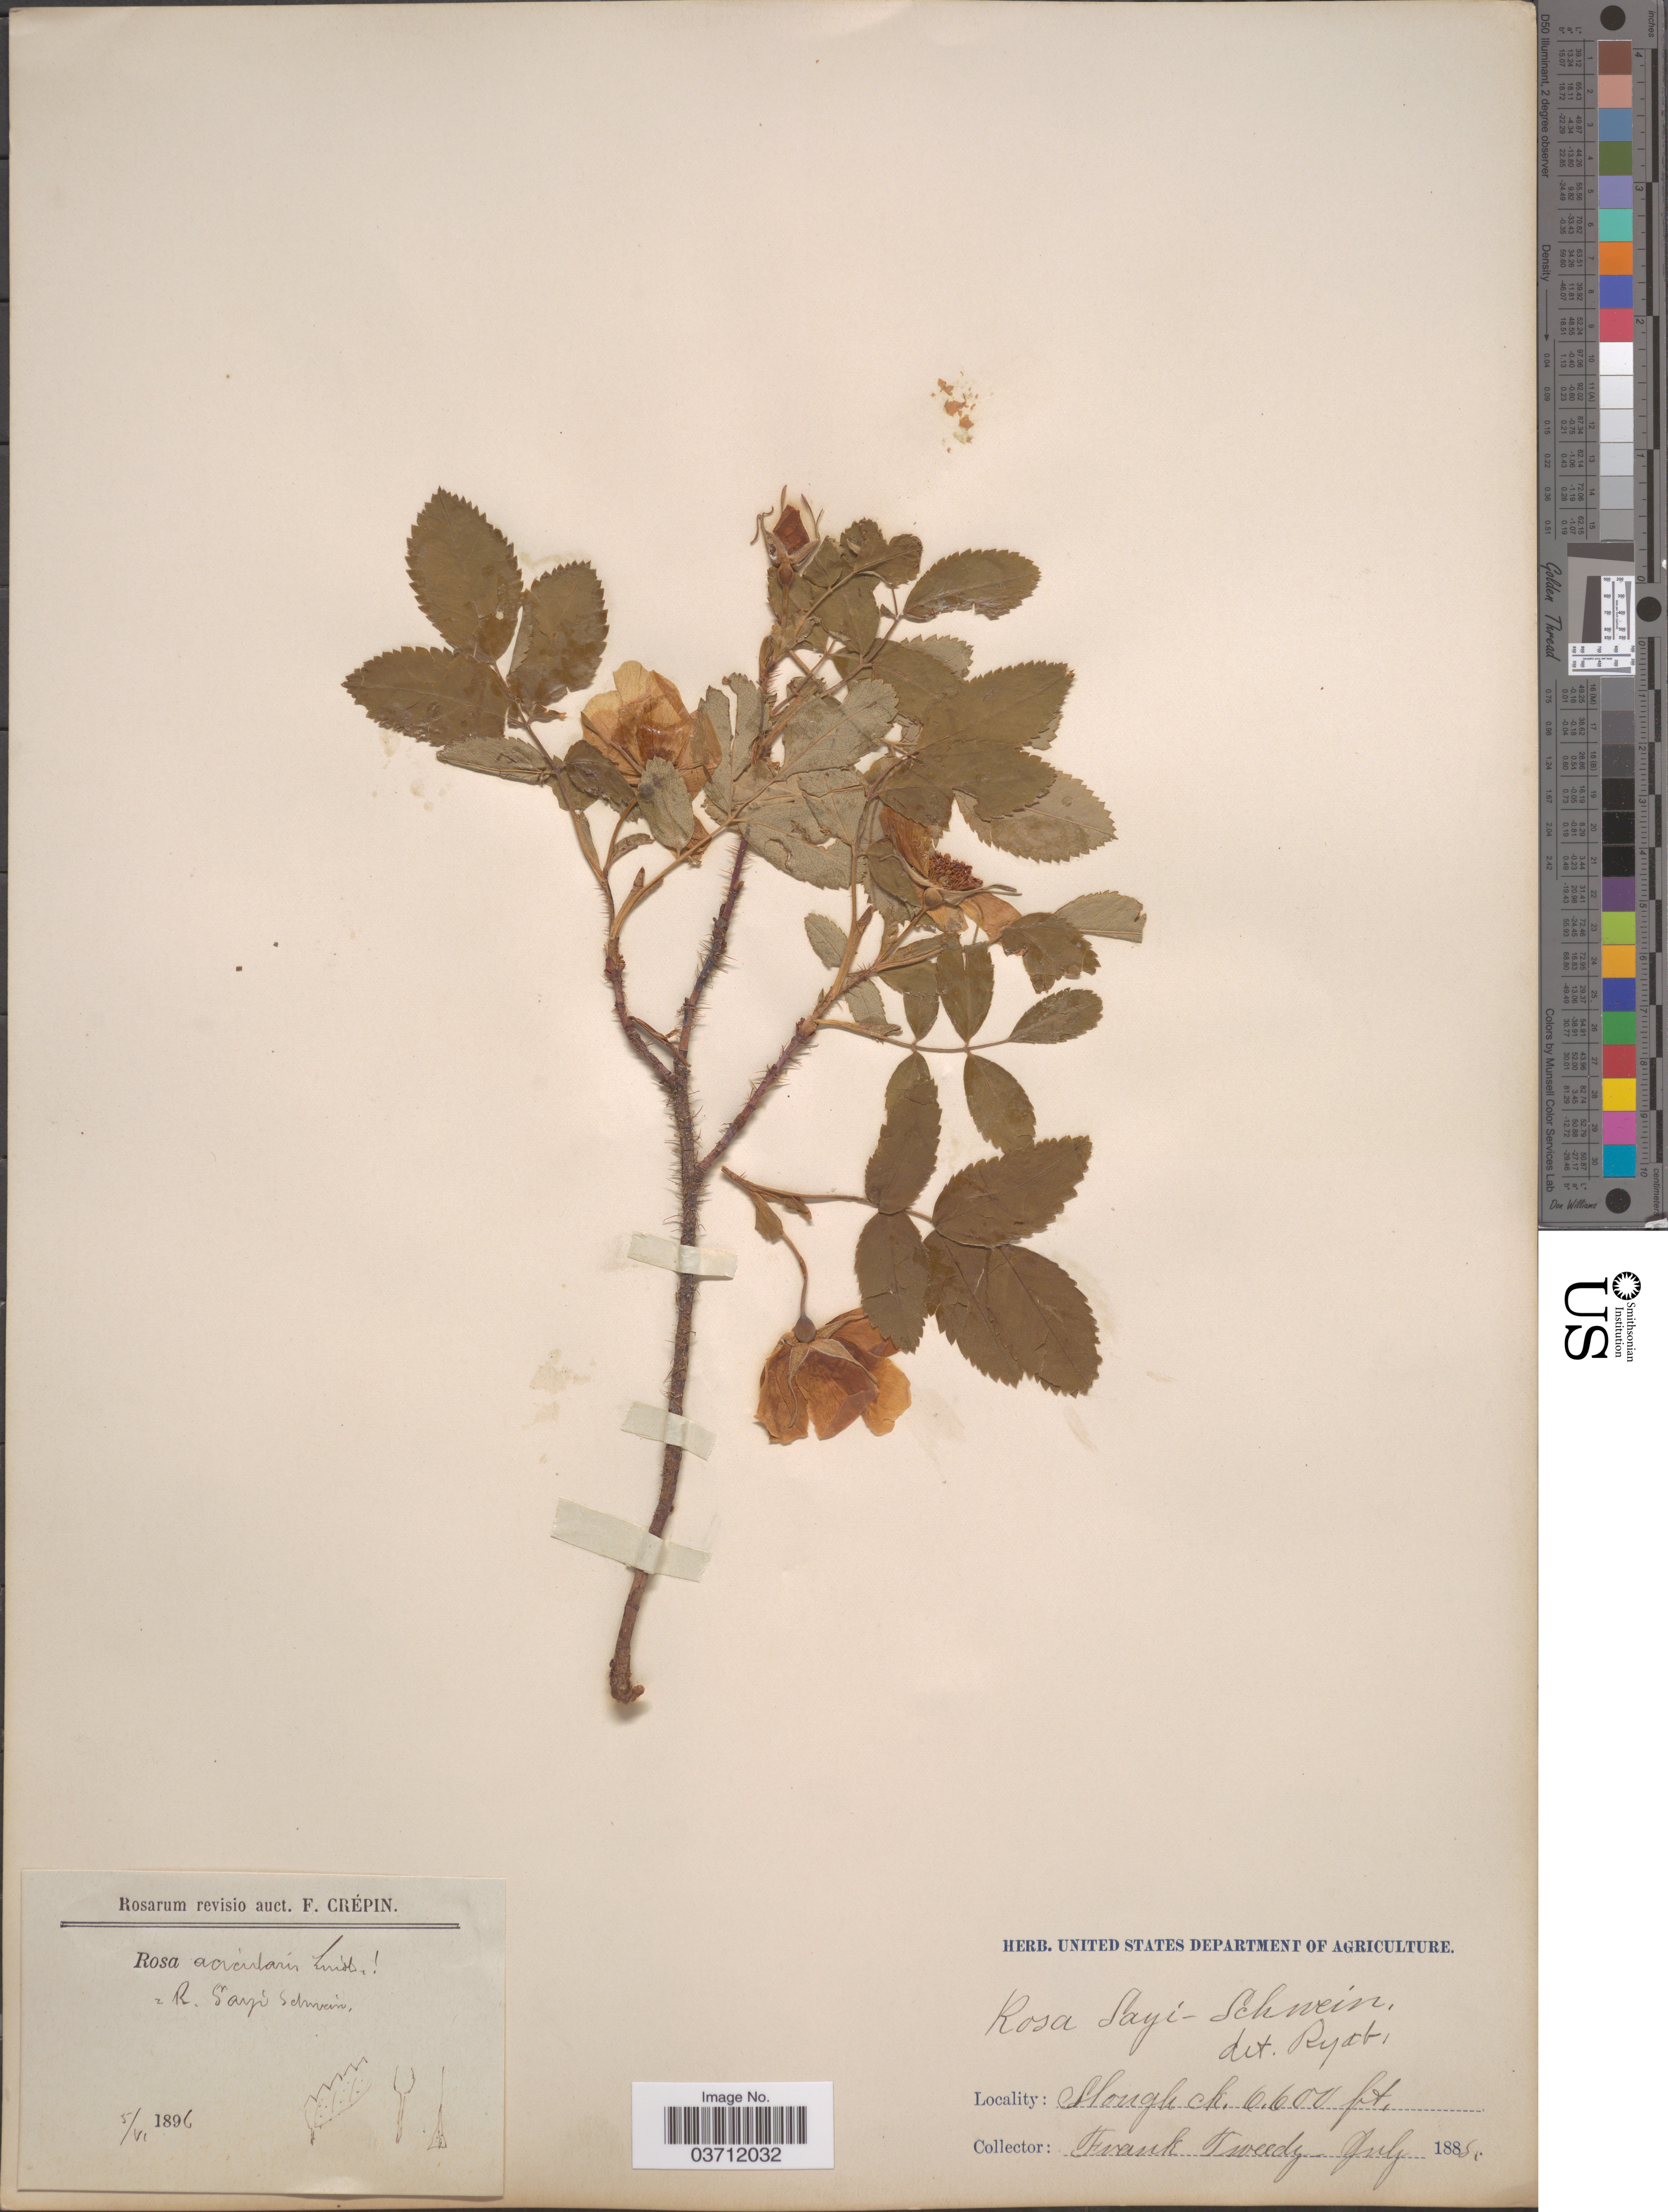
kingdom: Plantae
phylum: Tracheophyta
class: Magnoliopsida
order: Rosales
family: Rosaceae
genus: Rosa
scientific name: Rosa sayi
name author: Schwein.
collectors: F. Tweedy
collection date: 1885-07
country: United States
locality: Slough Ck.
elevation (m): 2012